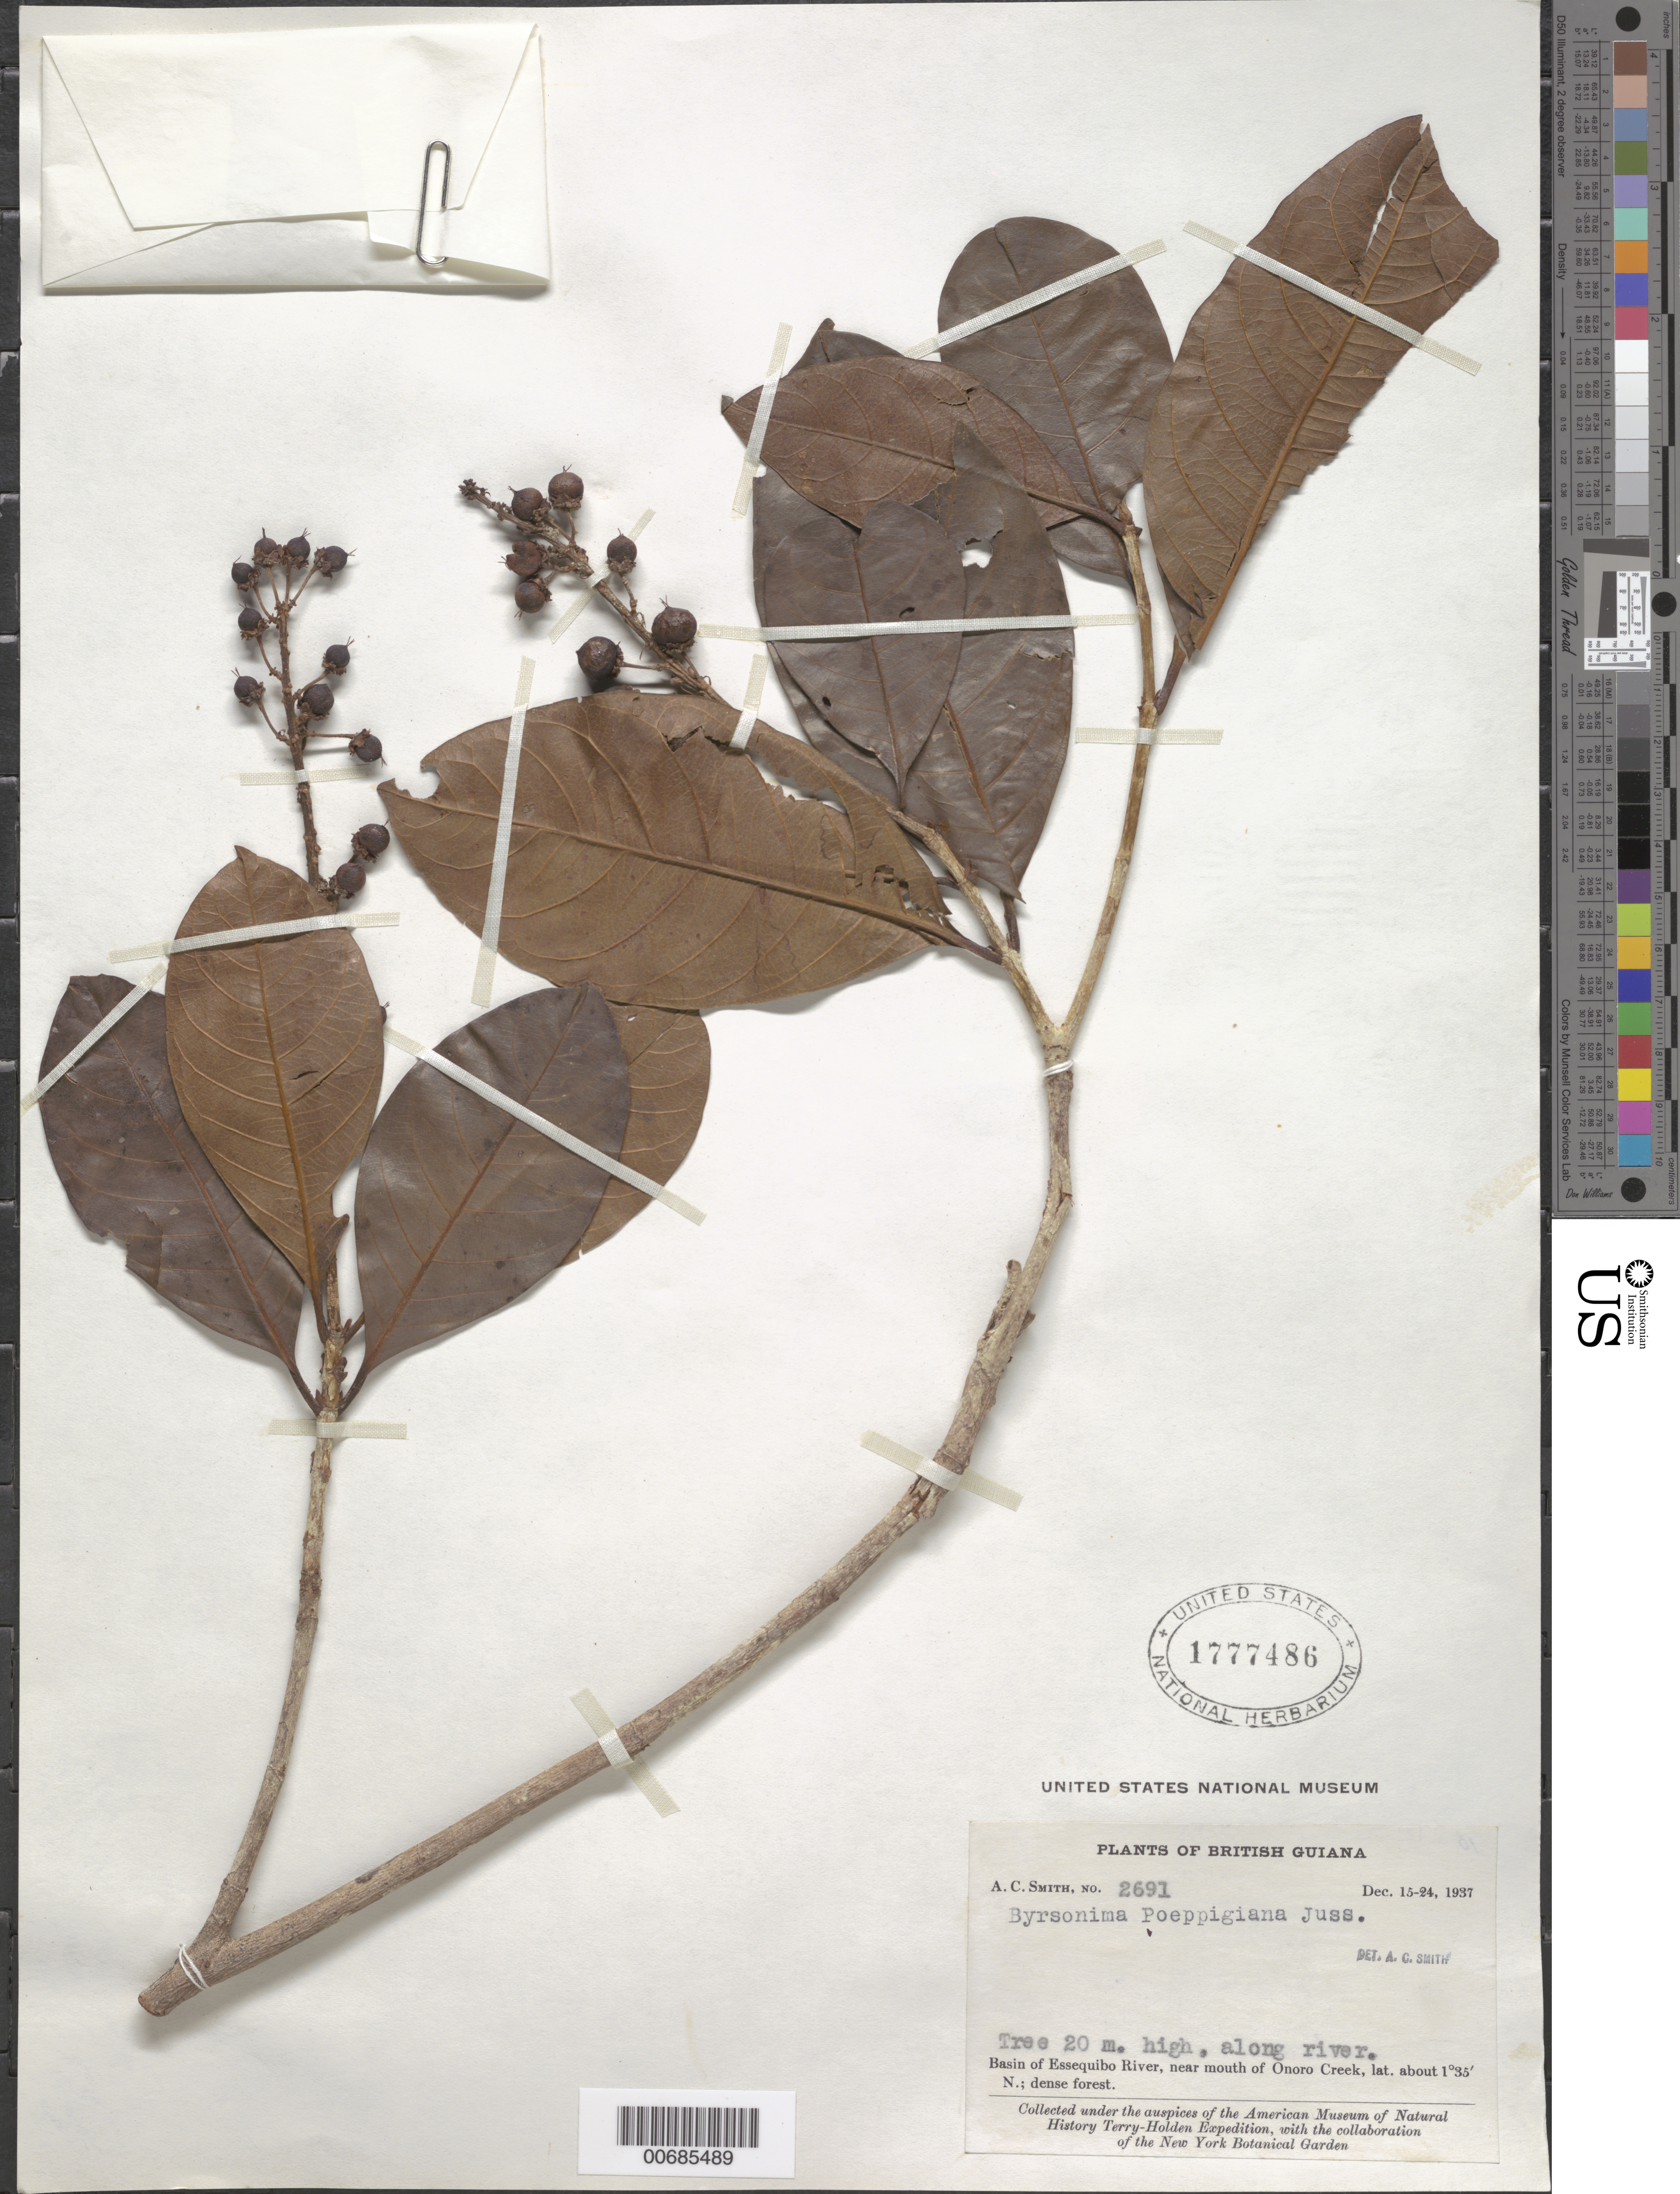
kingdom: Plantae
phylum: Tracheophyta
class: Magnoliopsida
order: Malpighiales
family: Malpighiaceae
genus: Byrsonima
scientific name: Byrsonima poeppigiana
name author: A. Juss.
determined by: Smith, A. C.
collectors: A. C. Smith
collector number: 2691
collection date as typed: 15-Dec-37 to 24-Dec-37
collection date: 1937-12-15/1937-12-24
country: Guyana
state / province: U. Takutu-U. Essequibo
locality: Onoro Creek (near mouth), Essequibo River basin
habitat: Along river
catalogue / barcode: US 1777486